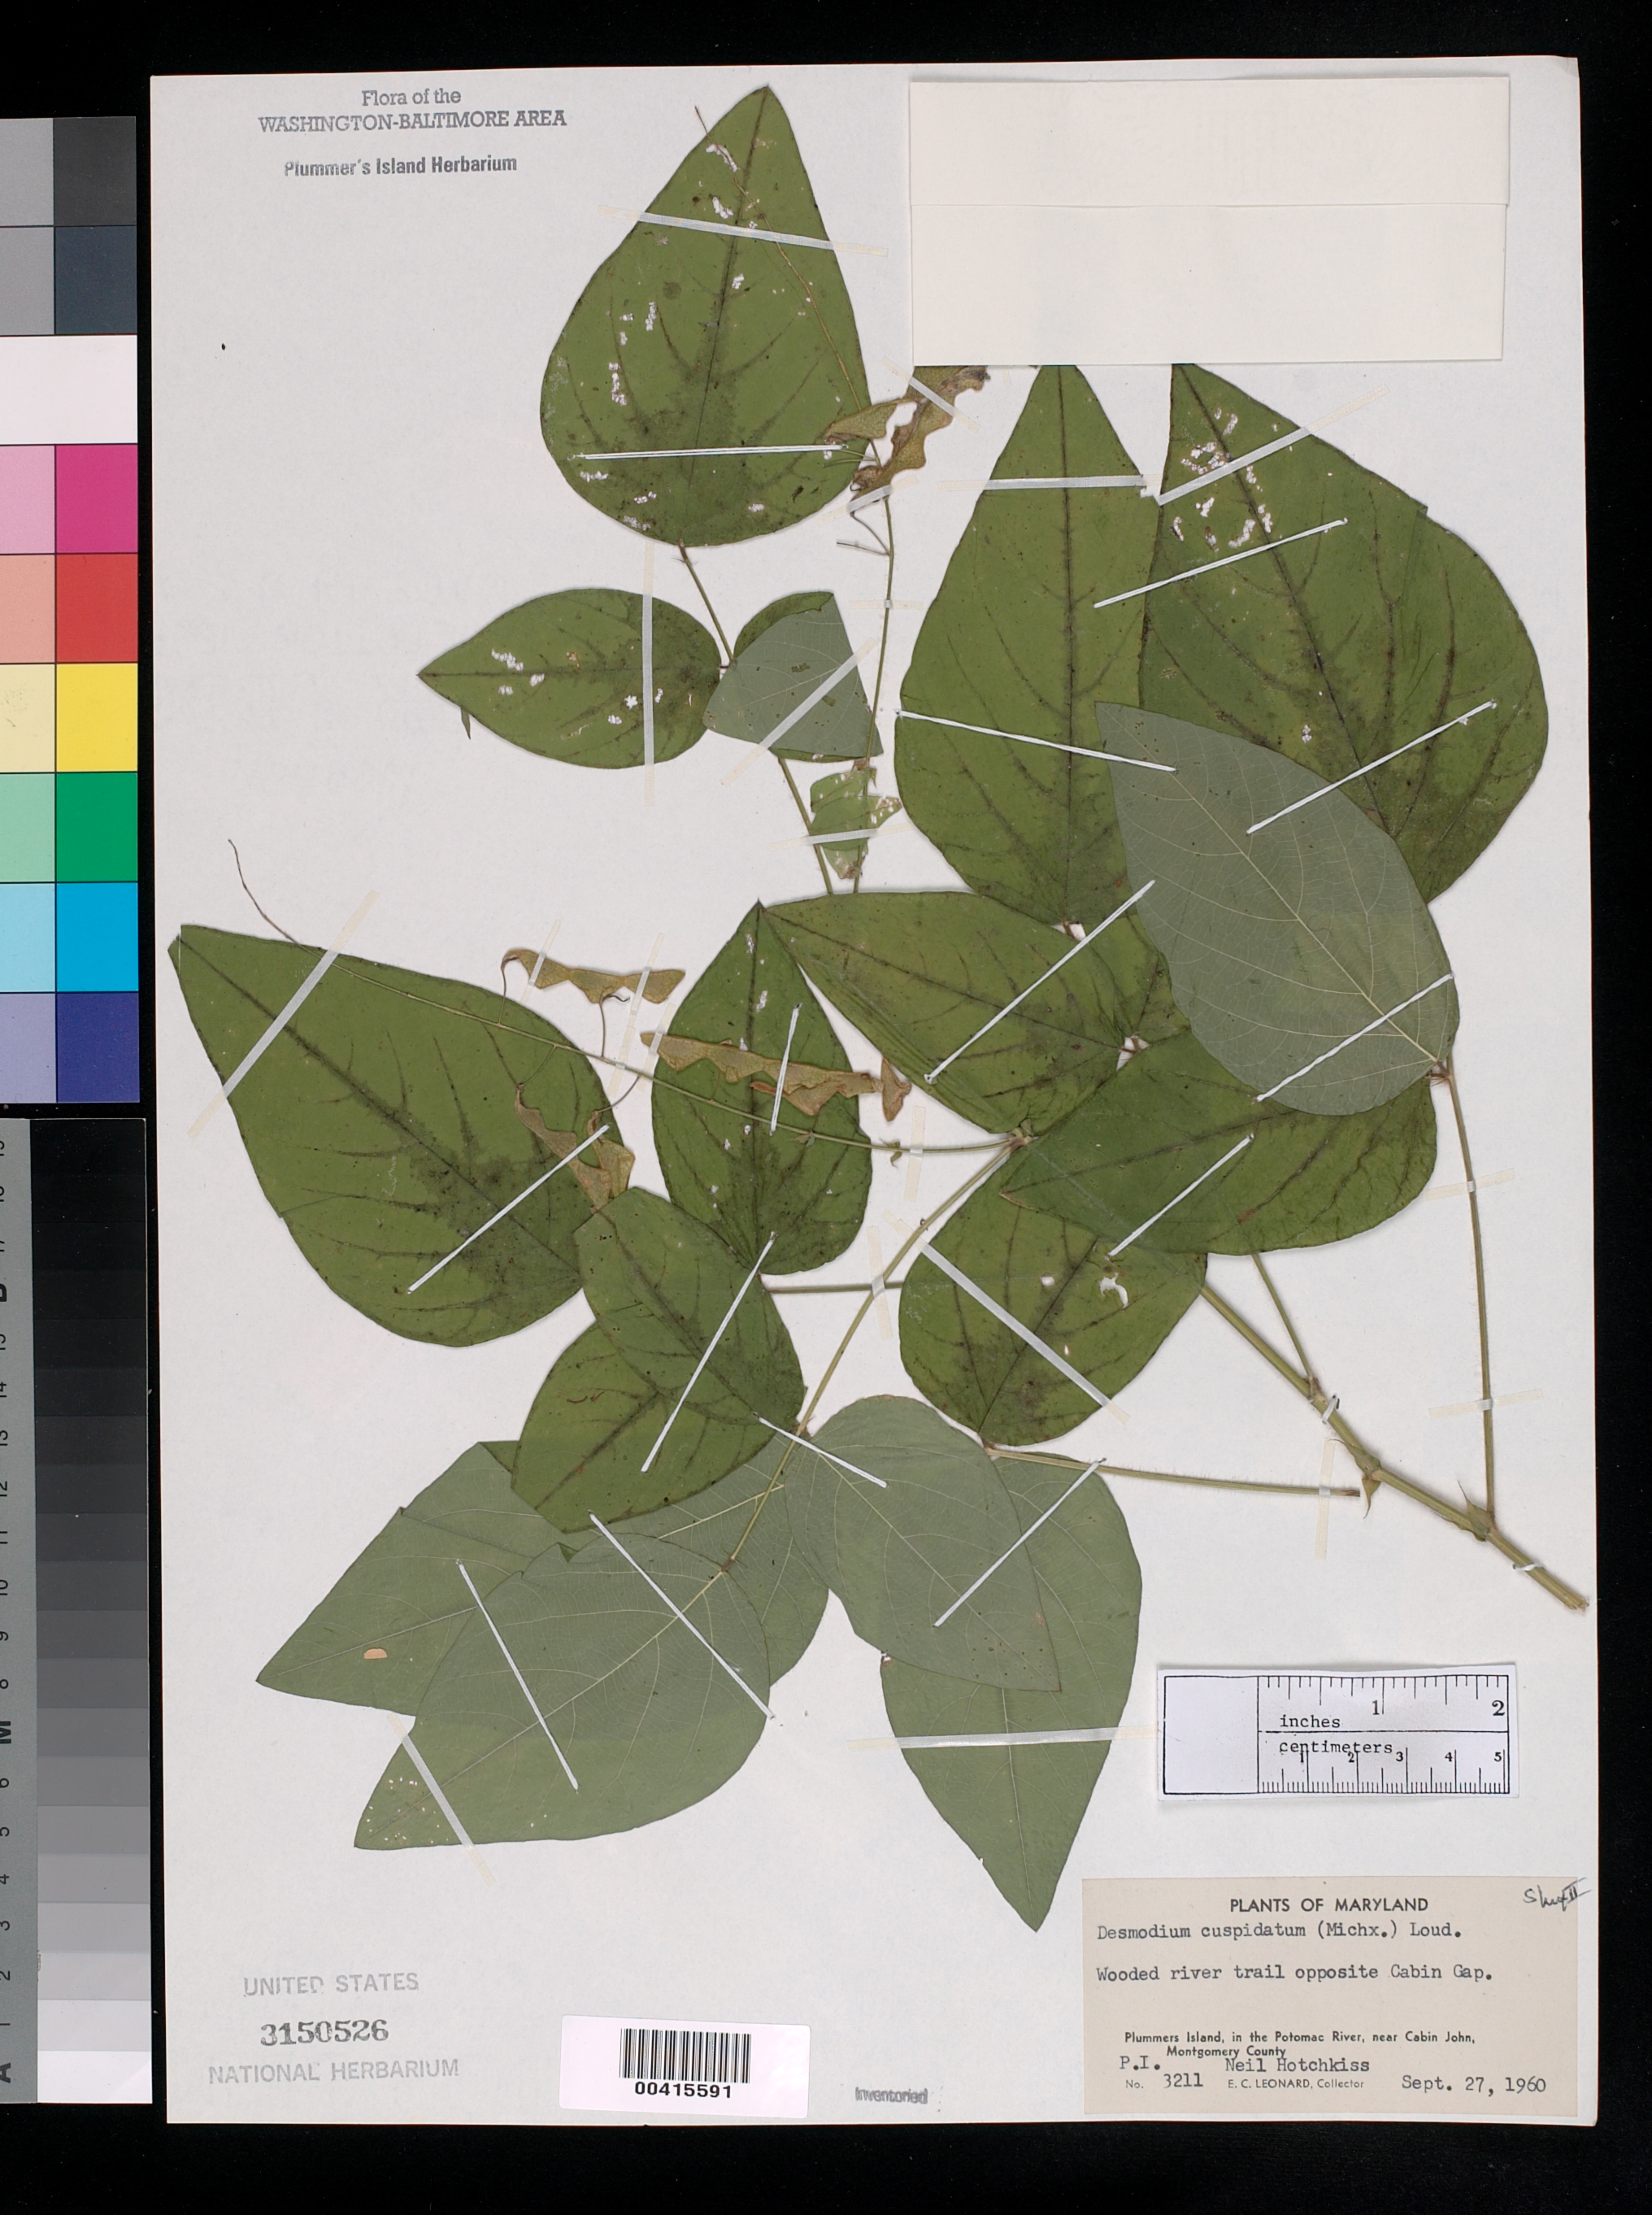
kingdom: Plantae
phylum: Tracheophyta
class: Magnoliopsida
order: Fabales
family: Fabaceae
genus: Desmodium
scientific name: Desmodium cuspidatum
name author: (Muhl. ex Willd.) Loudon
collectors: N. Hotchkiss & E. C. Leonard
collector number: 3211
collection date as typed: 27 Sep 1960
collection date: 1960-09-27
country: United States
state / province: Maryland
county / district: Montgomery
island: Plummers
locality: Plummer's Island, C. & O. Canal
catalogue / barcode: US 3150526